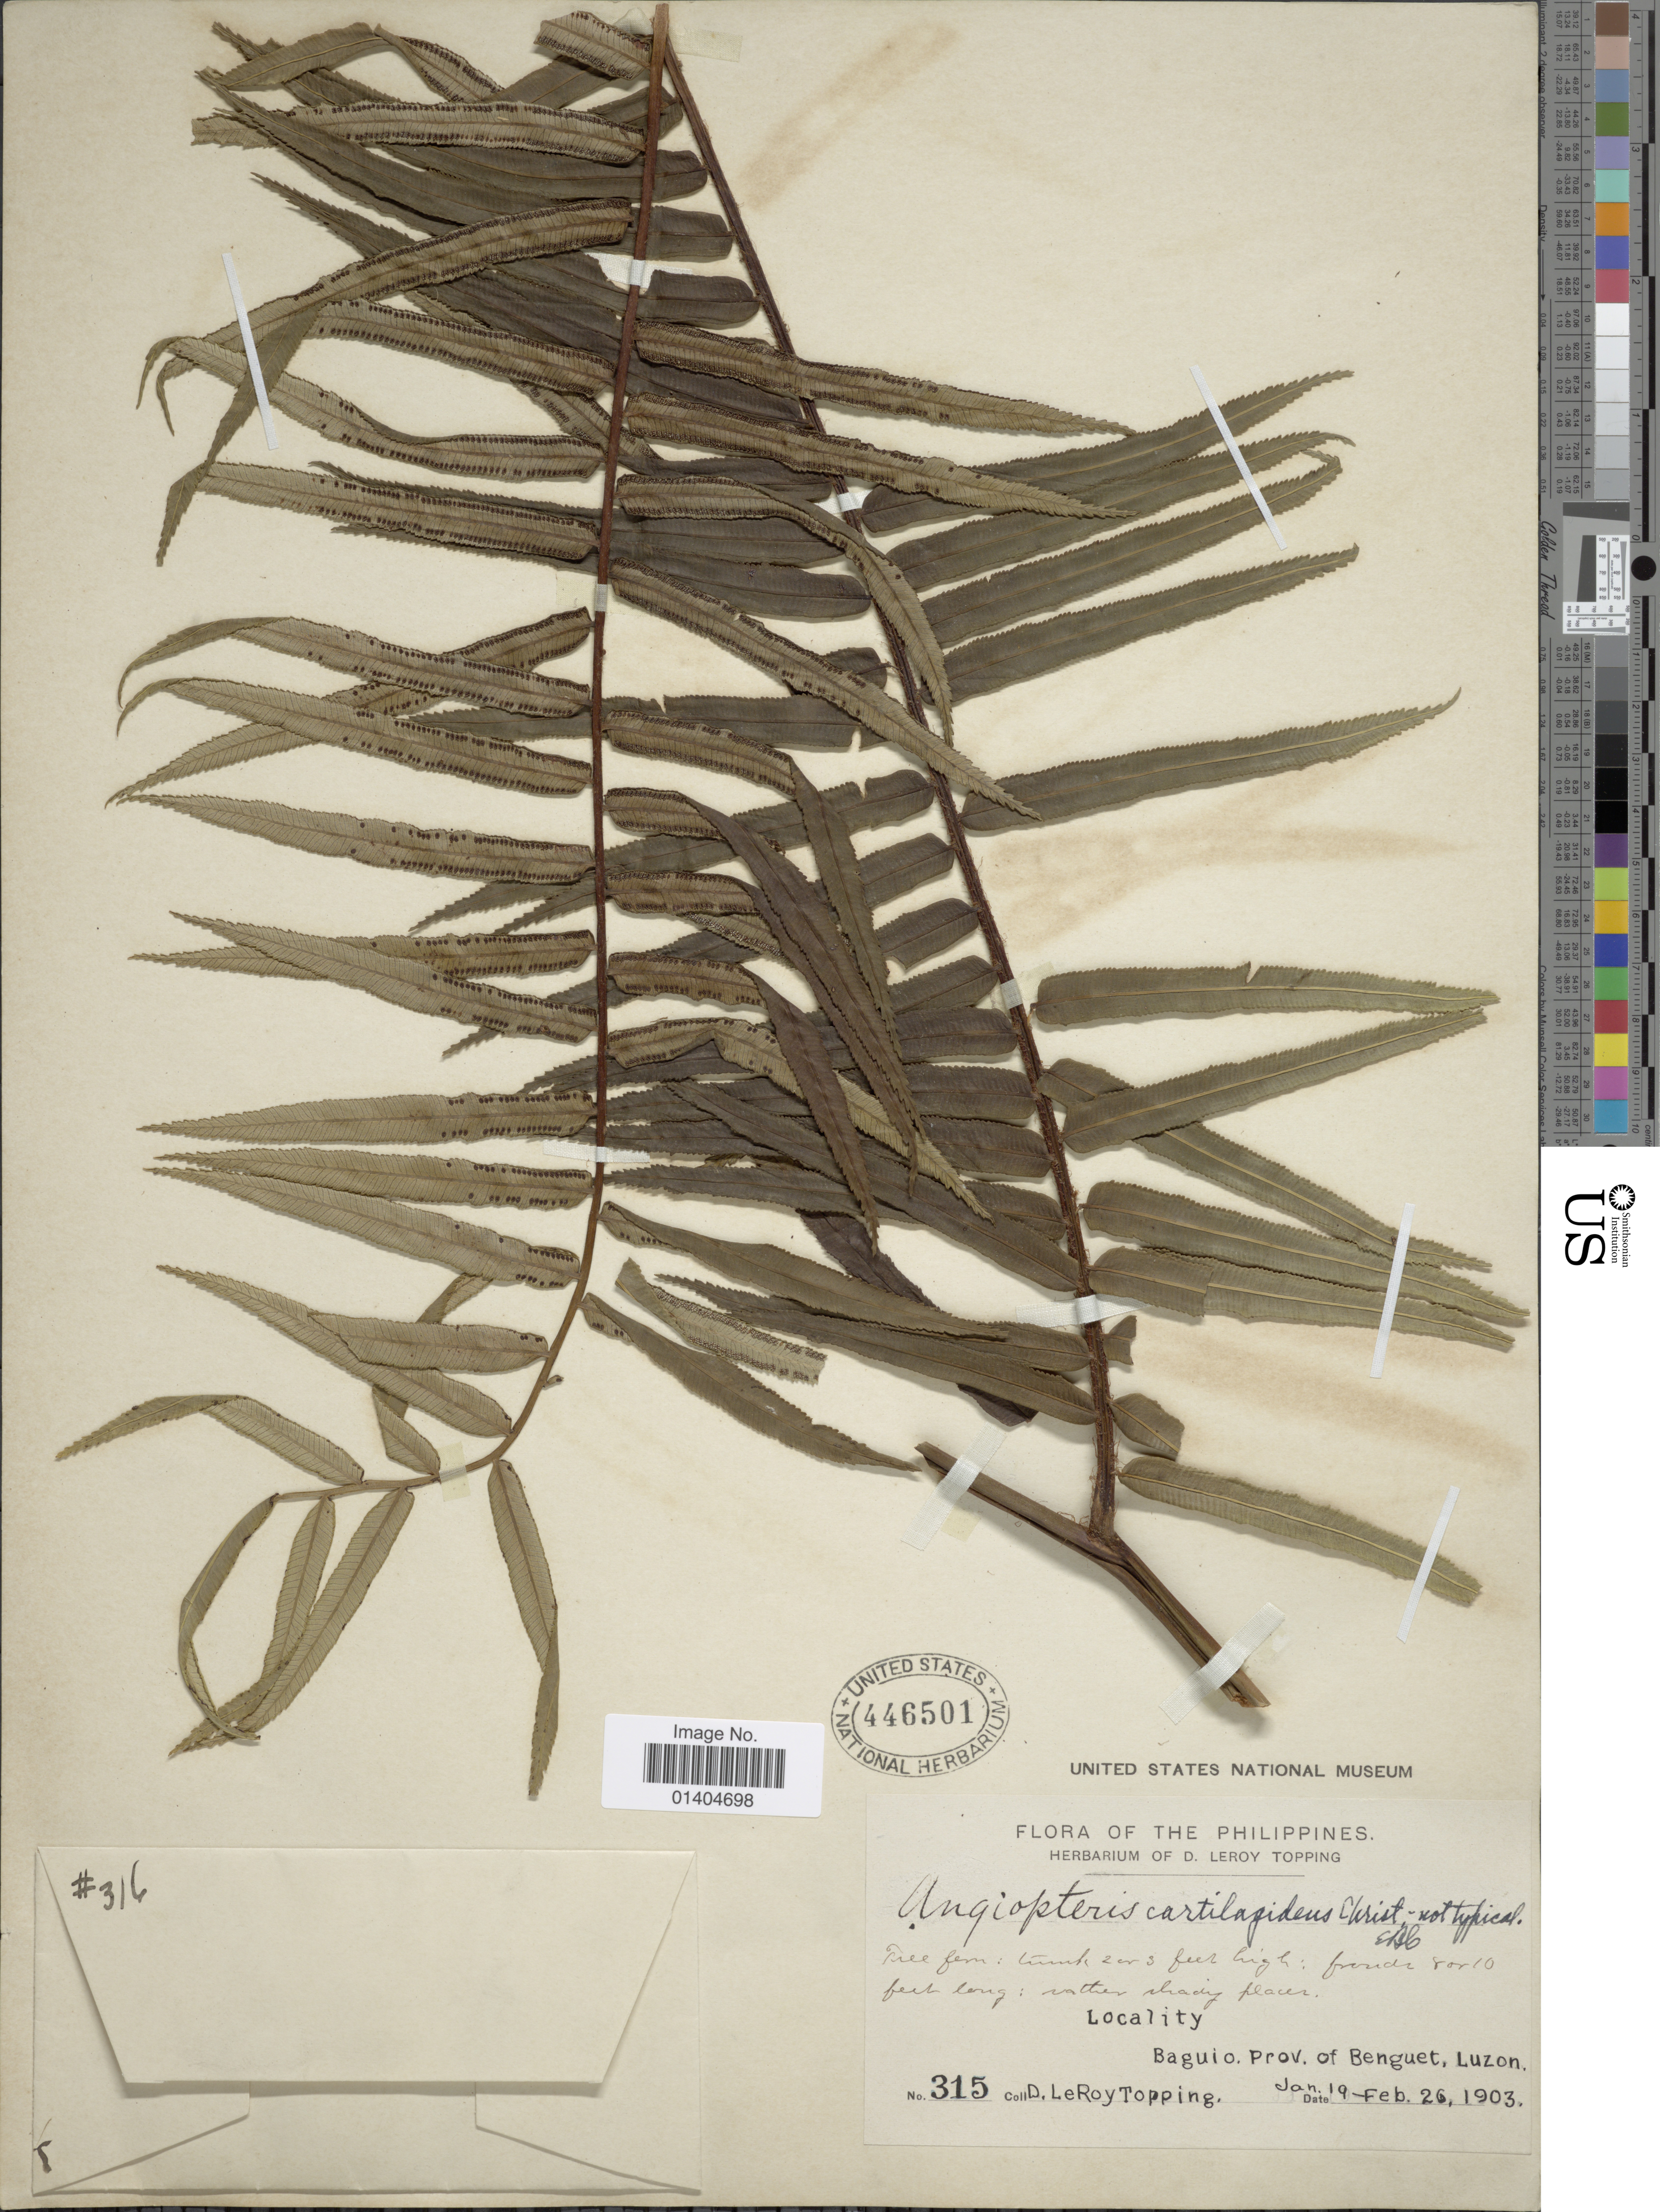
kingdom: Plantae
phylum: Tracheophyta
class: Polypodiopsida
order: Marattiales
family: Marattiaceae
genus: Angiopteris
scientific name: Angiopteris cartilagidens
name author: Christ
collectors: D. L. Topping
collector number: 315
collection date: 1903-02-19/1903-02-26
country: Philippines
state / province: Central Luzon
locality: Baguio. Prov. of Benguet, Luzon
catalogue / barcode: US 446501